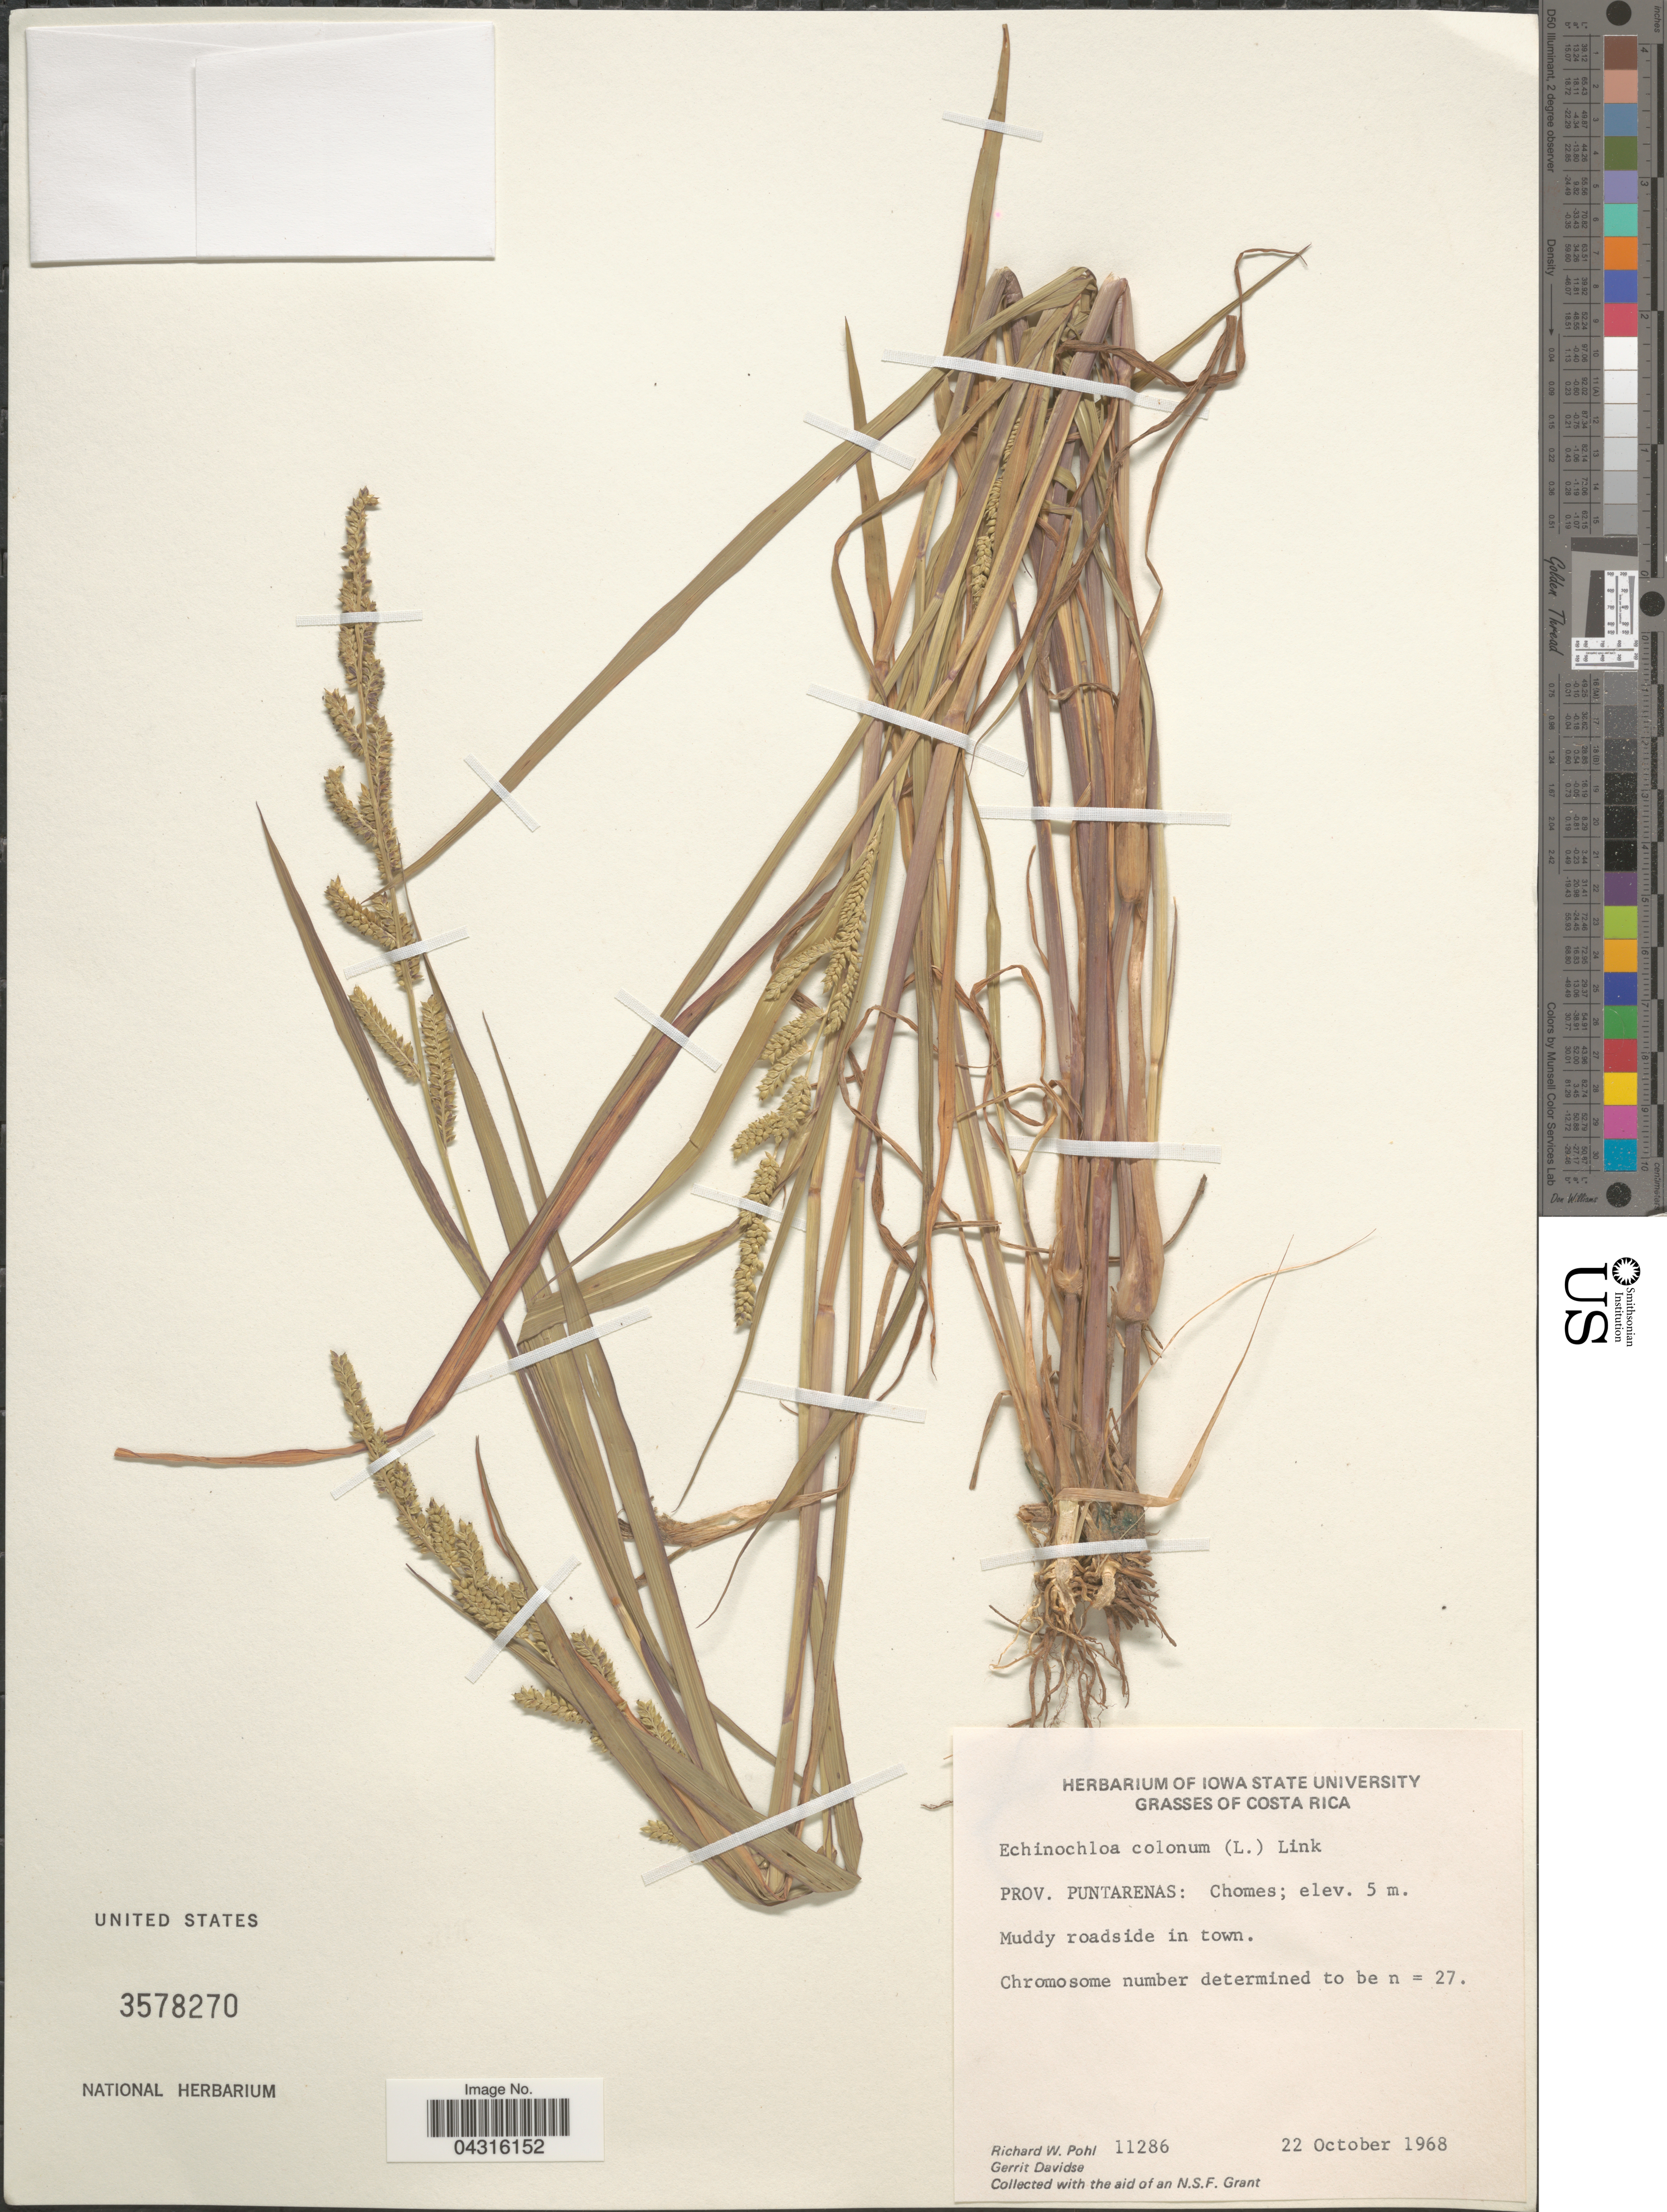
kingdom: Plantae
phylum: Tracheophyta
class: Liliopsida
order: Poales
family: Poaceae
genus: Echinochloa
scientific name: Echinochloa colona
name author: (L.) Link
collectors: W. P. Pohl & G. Davidse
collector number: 11286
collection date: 1968-10-22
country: Costa Rica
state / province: Puntarenas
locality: Chomes. Muddy roadside in town.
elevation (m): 5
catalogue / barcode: US 3578270